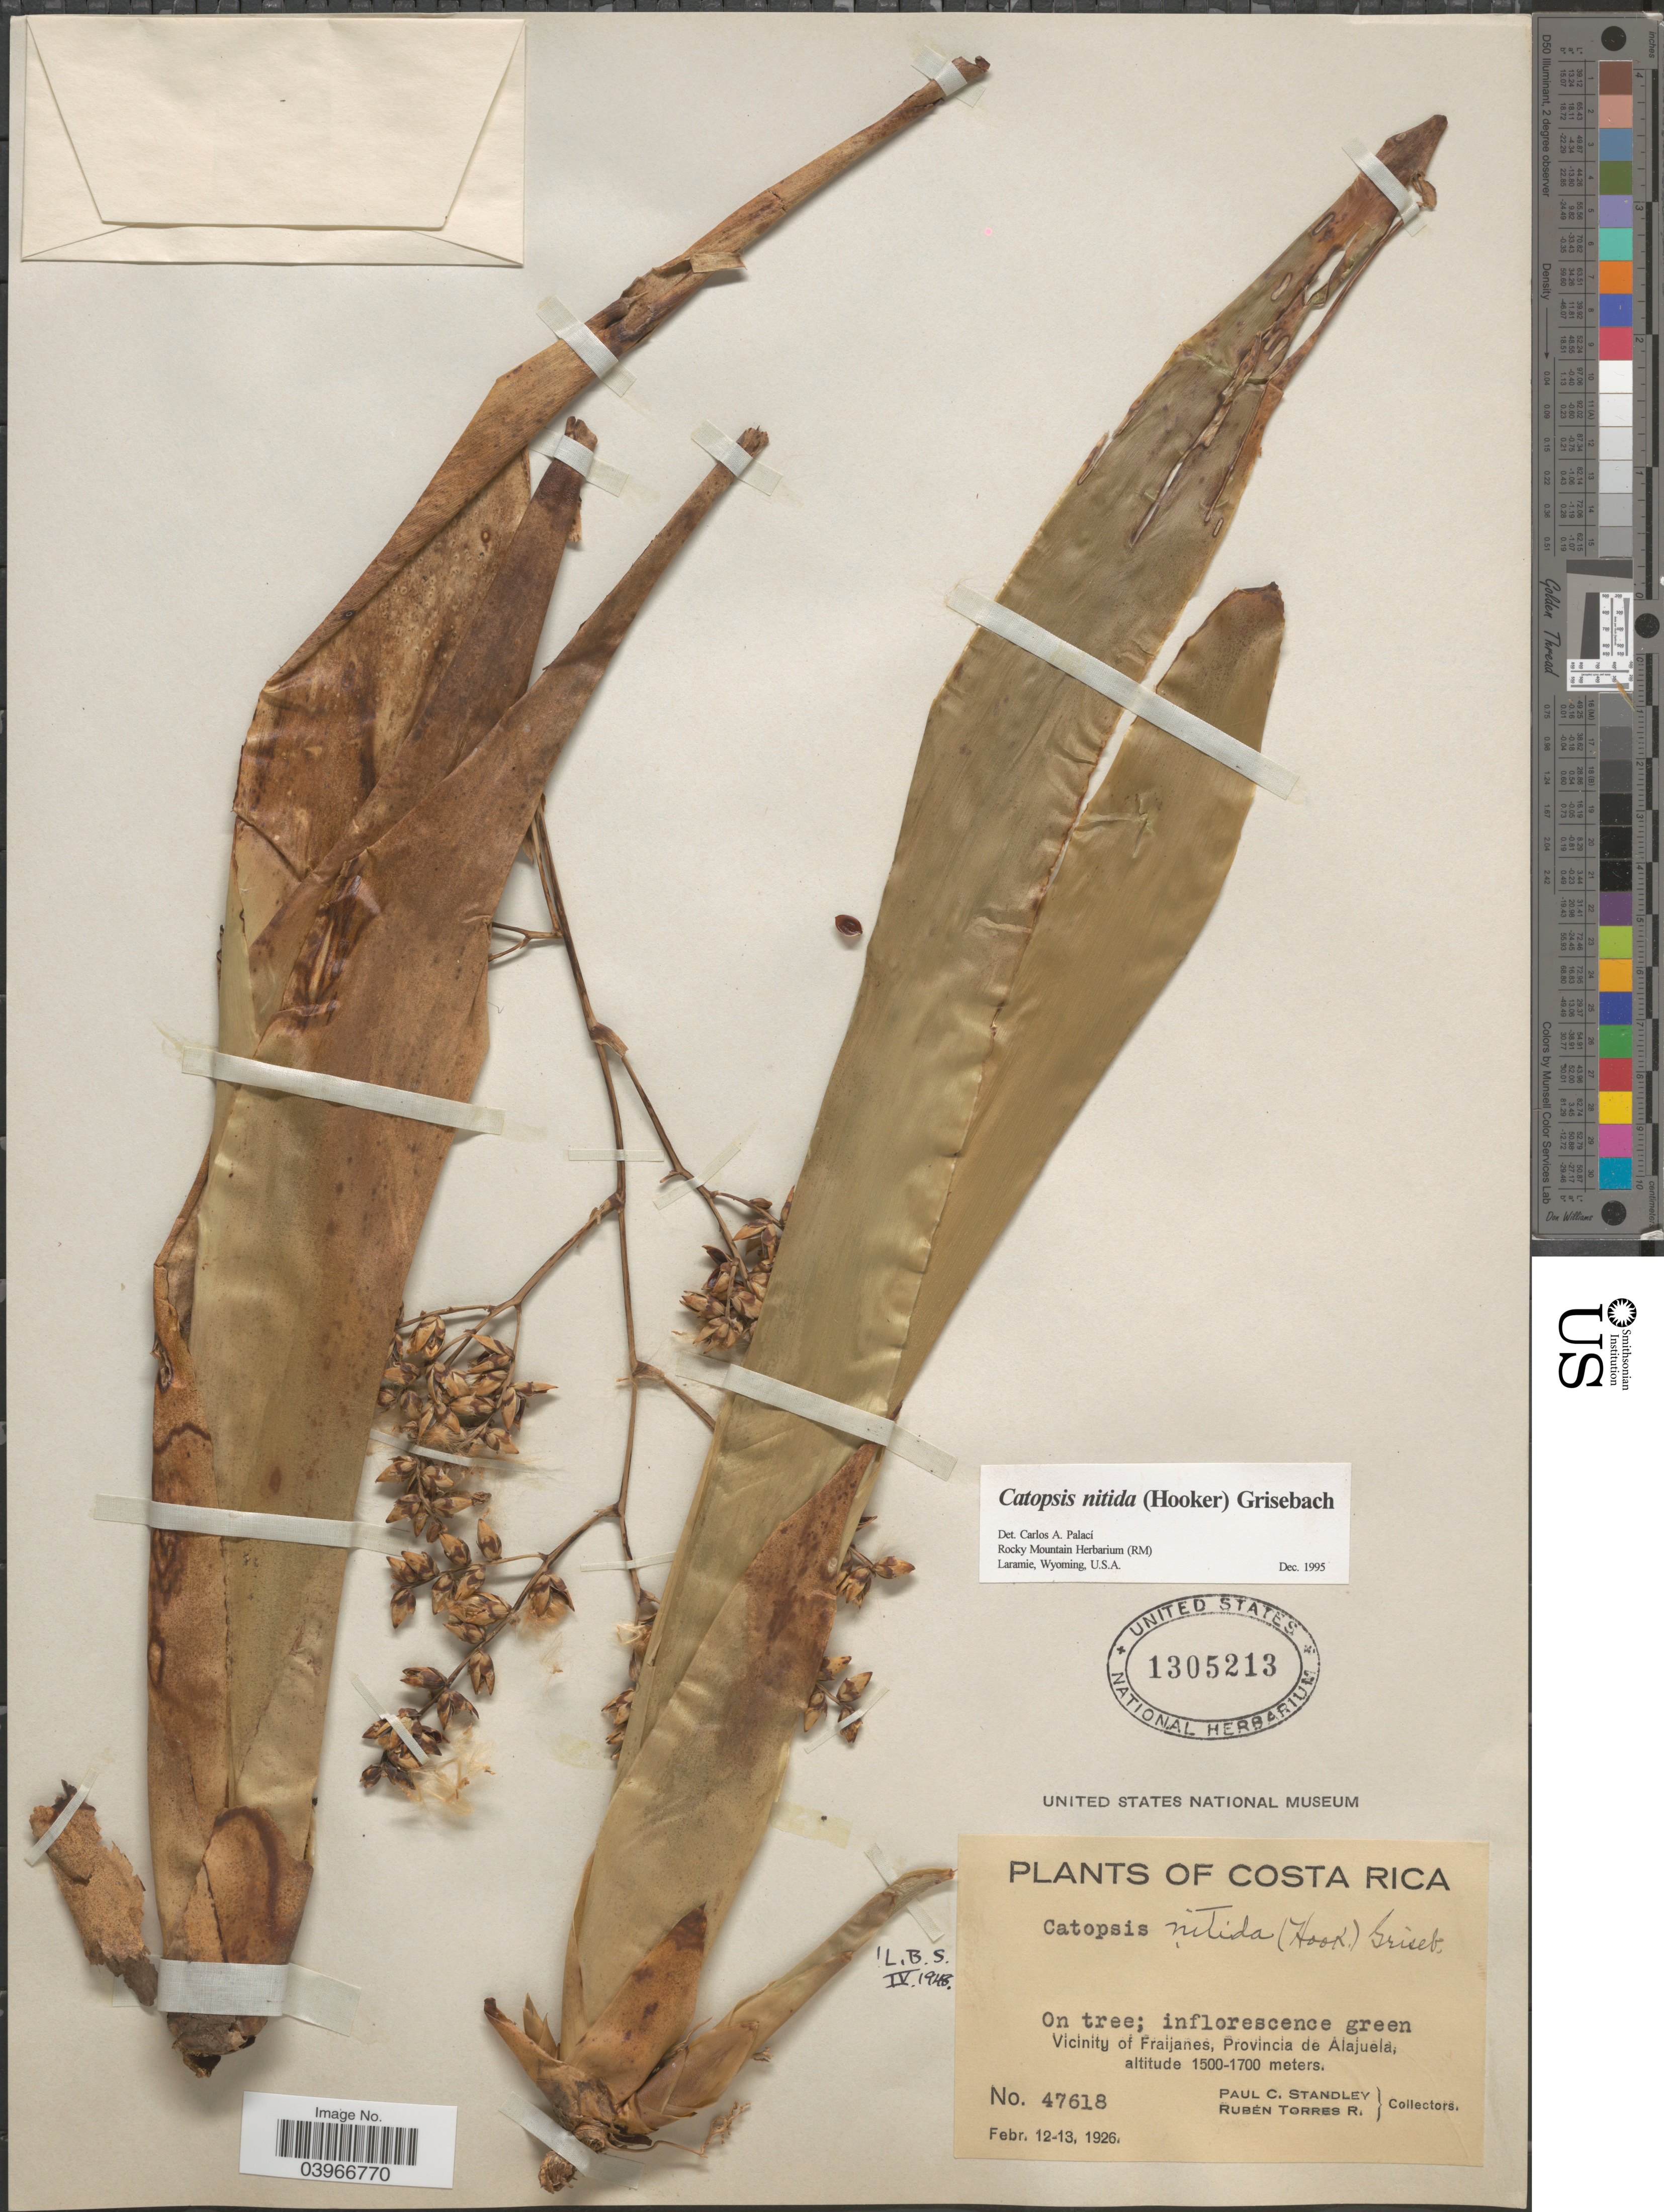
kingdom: Plantae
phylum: Tracheophyta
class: Liliopsida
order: Poales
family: Bromeliaceae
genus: Catopsis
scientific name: Catopsis nitida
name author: (Hook.) Griseb.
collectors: P. C. Standley & R. Torres Rojas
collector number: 47618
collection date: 1926-02-12/1926-02-13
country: Costa Rica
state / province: Alajuela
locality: Vicinity of Fraijanes.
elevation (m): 1500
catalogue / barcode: US 1305213